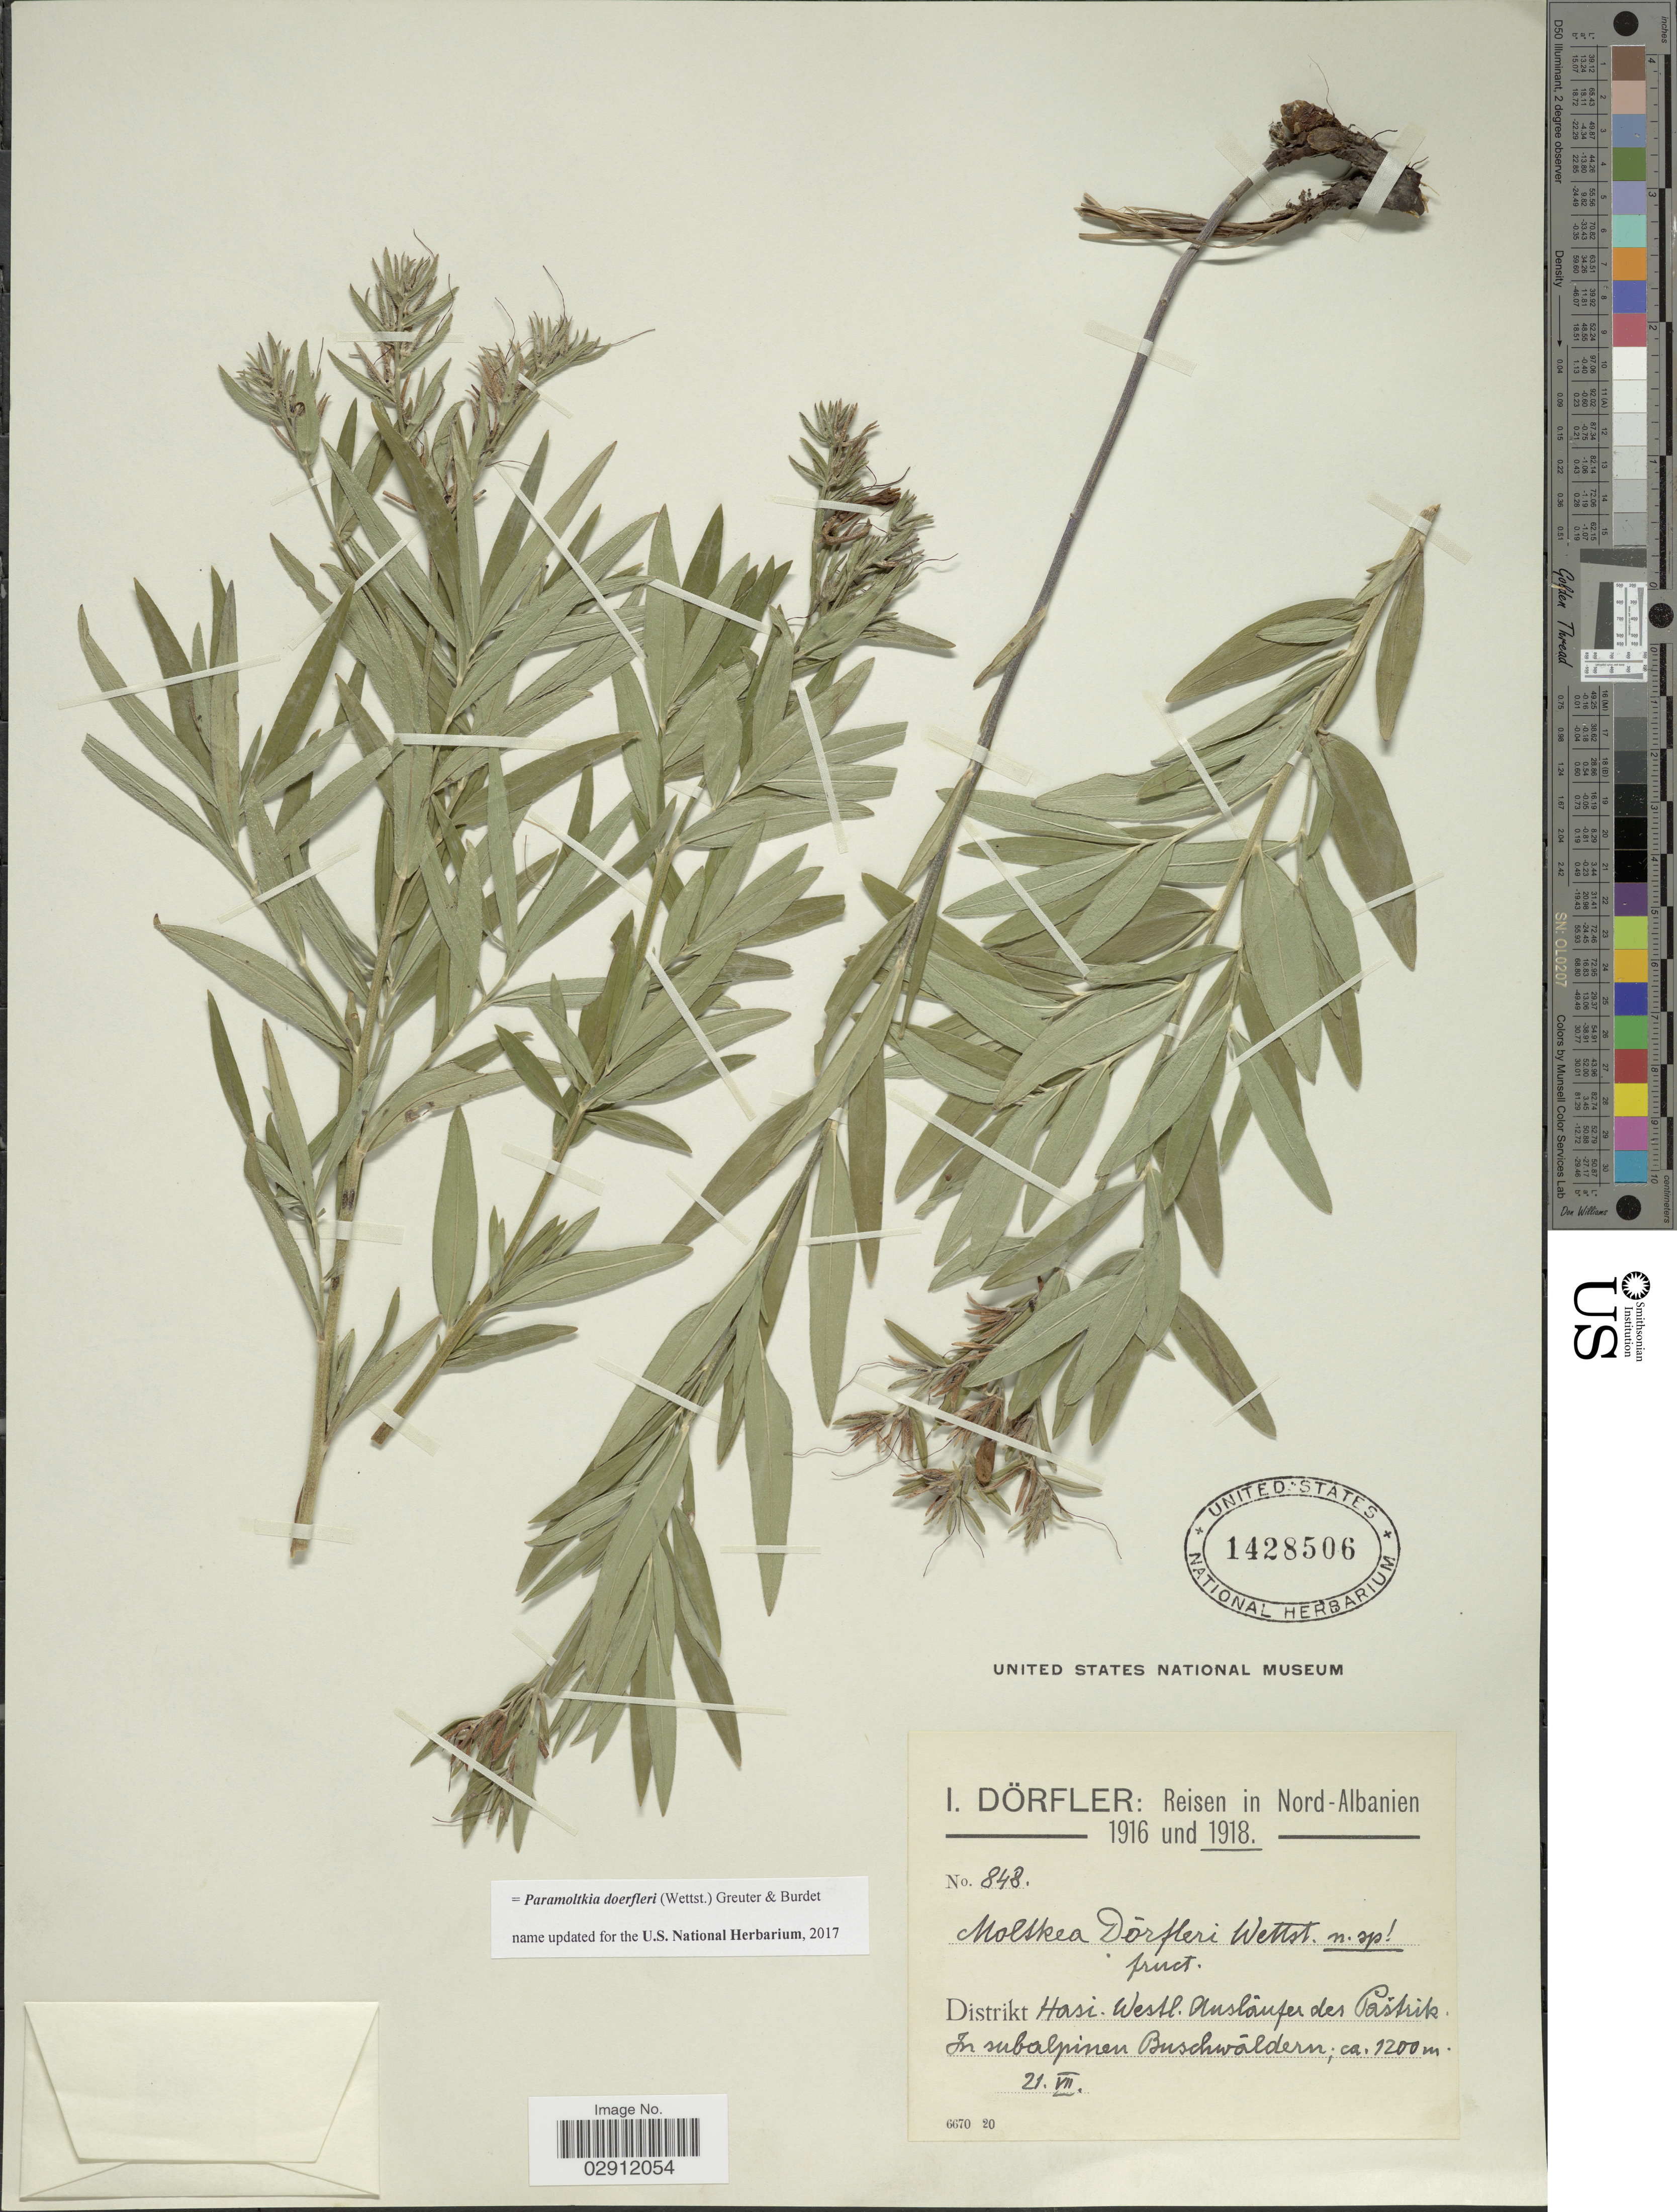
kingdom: Plantae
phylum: Tracheophyta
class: Magnoliopsida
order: Boraginales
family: Boraginaceae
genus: Paramoltkia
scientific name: Paramoltkia doerfleri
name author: (Wettst.) Greuter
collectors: I. Dörfler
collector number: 848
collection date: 1918-07-21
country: Albania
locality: Nord-Albanien. Distrikt Hasi. Westl. Ausláufer der Pastrik.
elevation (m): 1200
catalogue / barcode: US 1428506